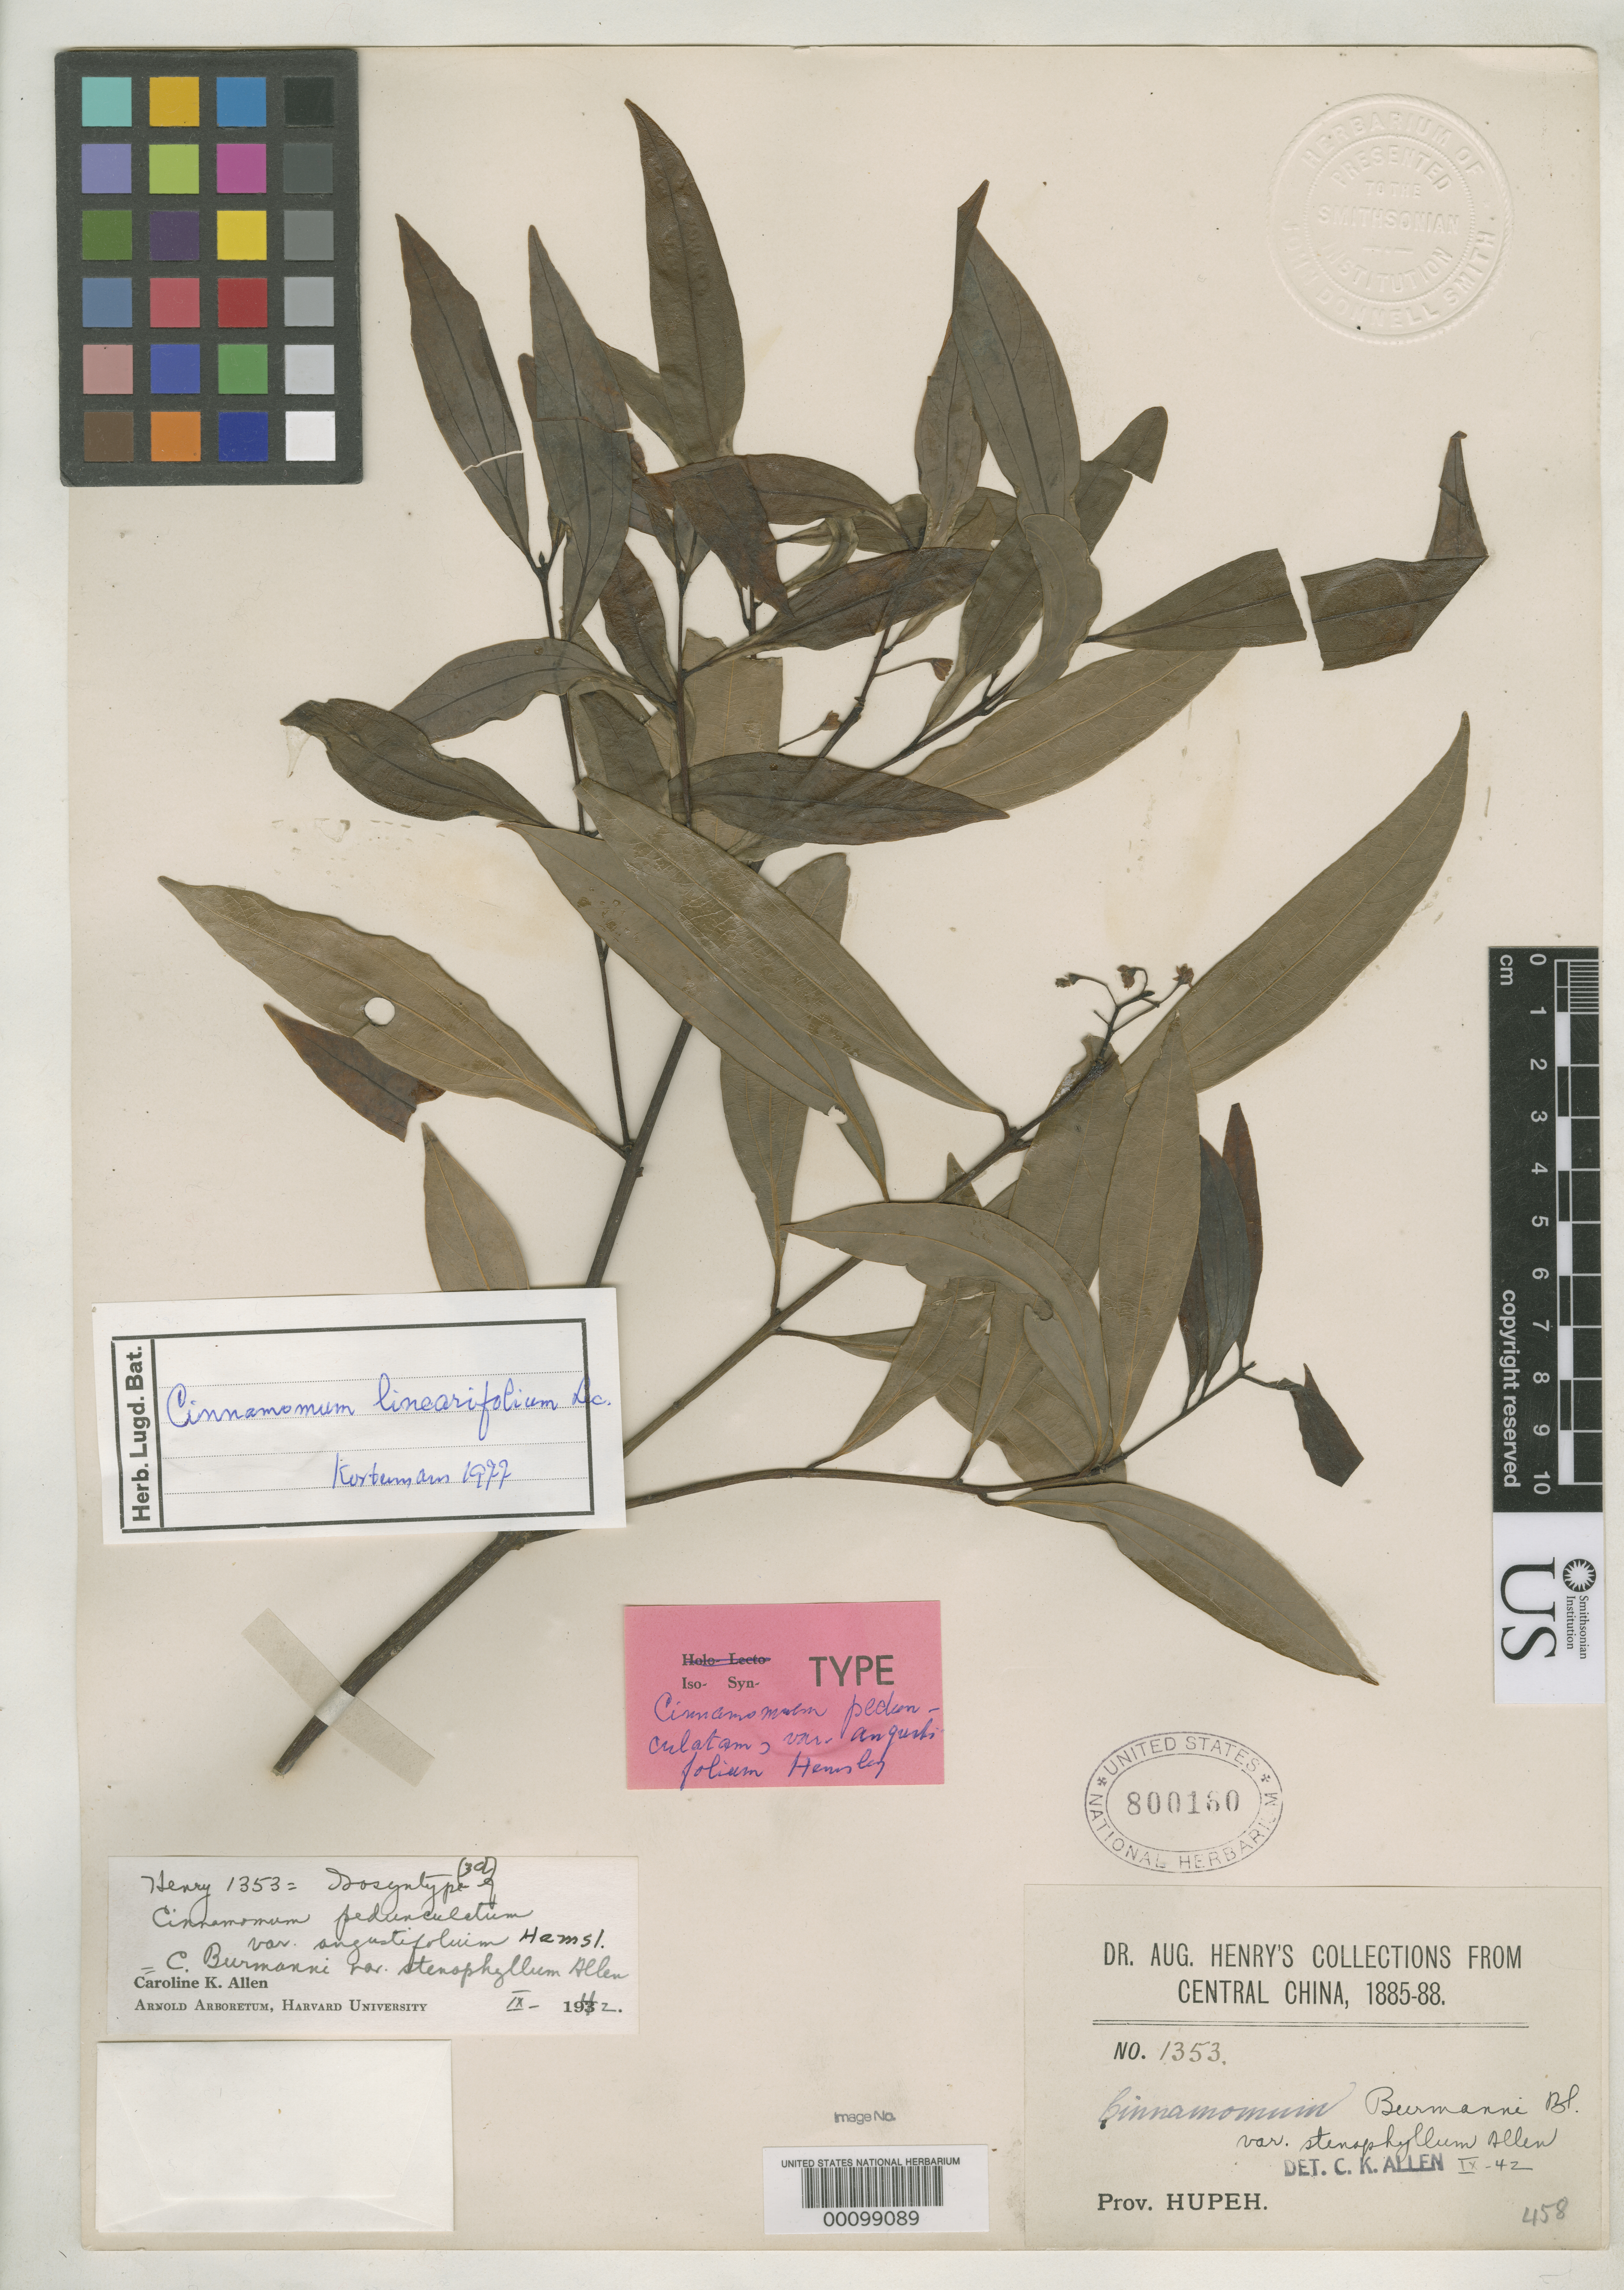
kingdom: Plantae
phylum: Tracheophyta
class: Magnoliopsida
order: Laurales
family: Lauraceae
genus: Cinnamomum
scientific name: Cinnamomum pedunculatum var. angustifolium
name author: Hemsl.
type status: Isosyntype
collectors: A. Henry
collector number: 1353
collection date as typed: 1885 to -- --- 1888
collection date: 1885/1888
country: China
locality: Ichang, Nanto.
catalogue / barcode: US 800160